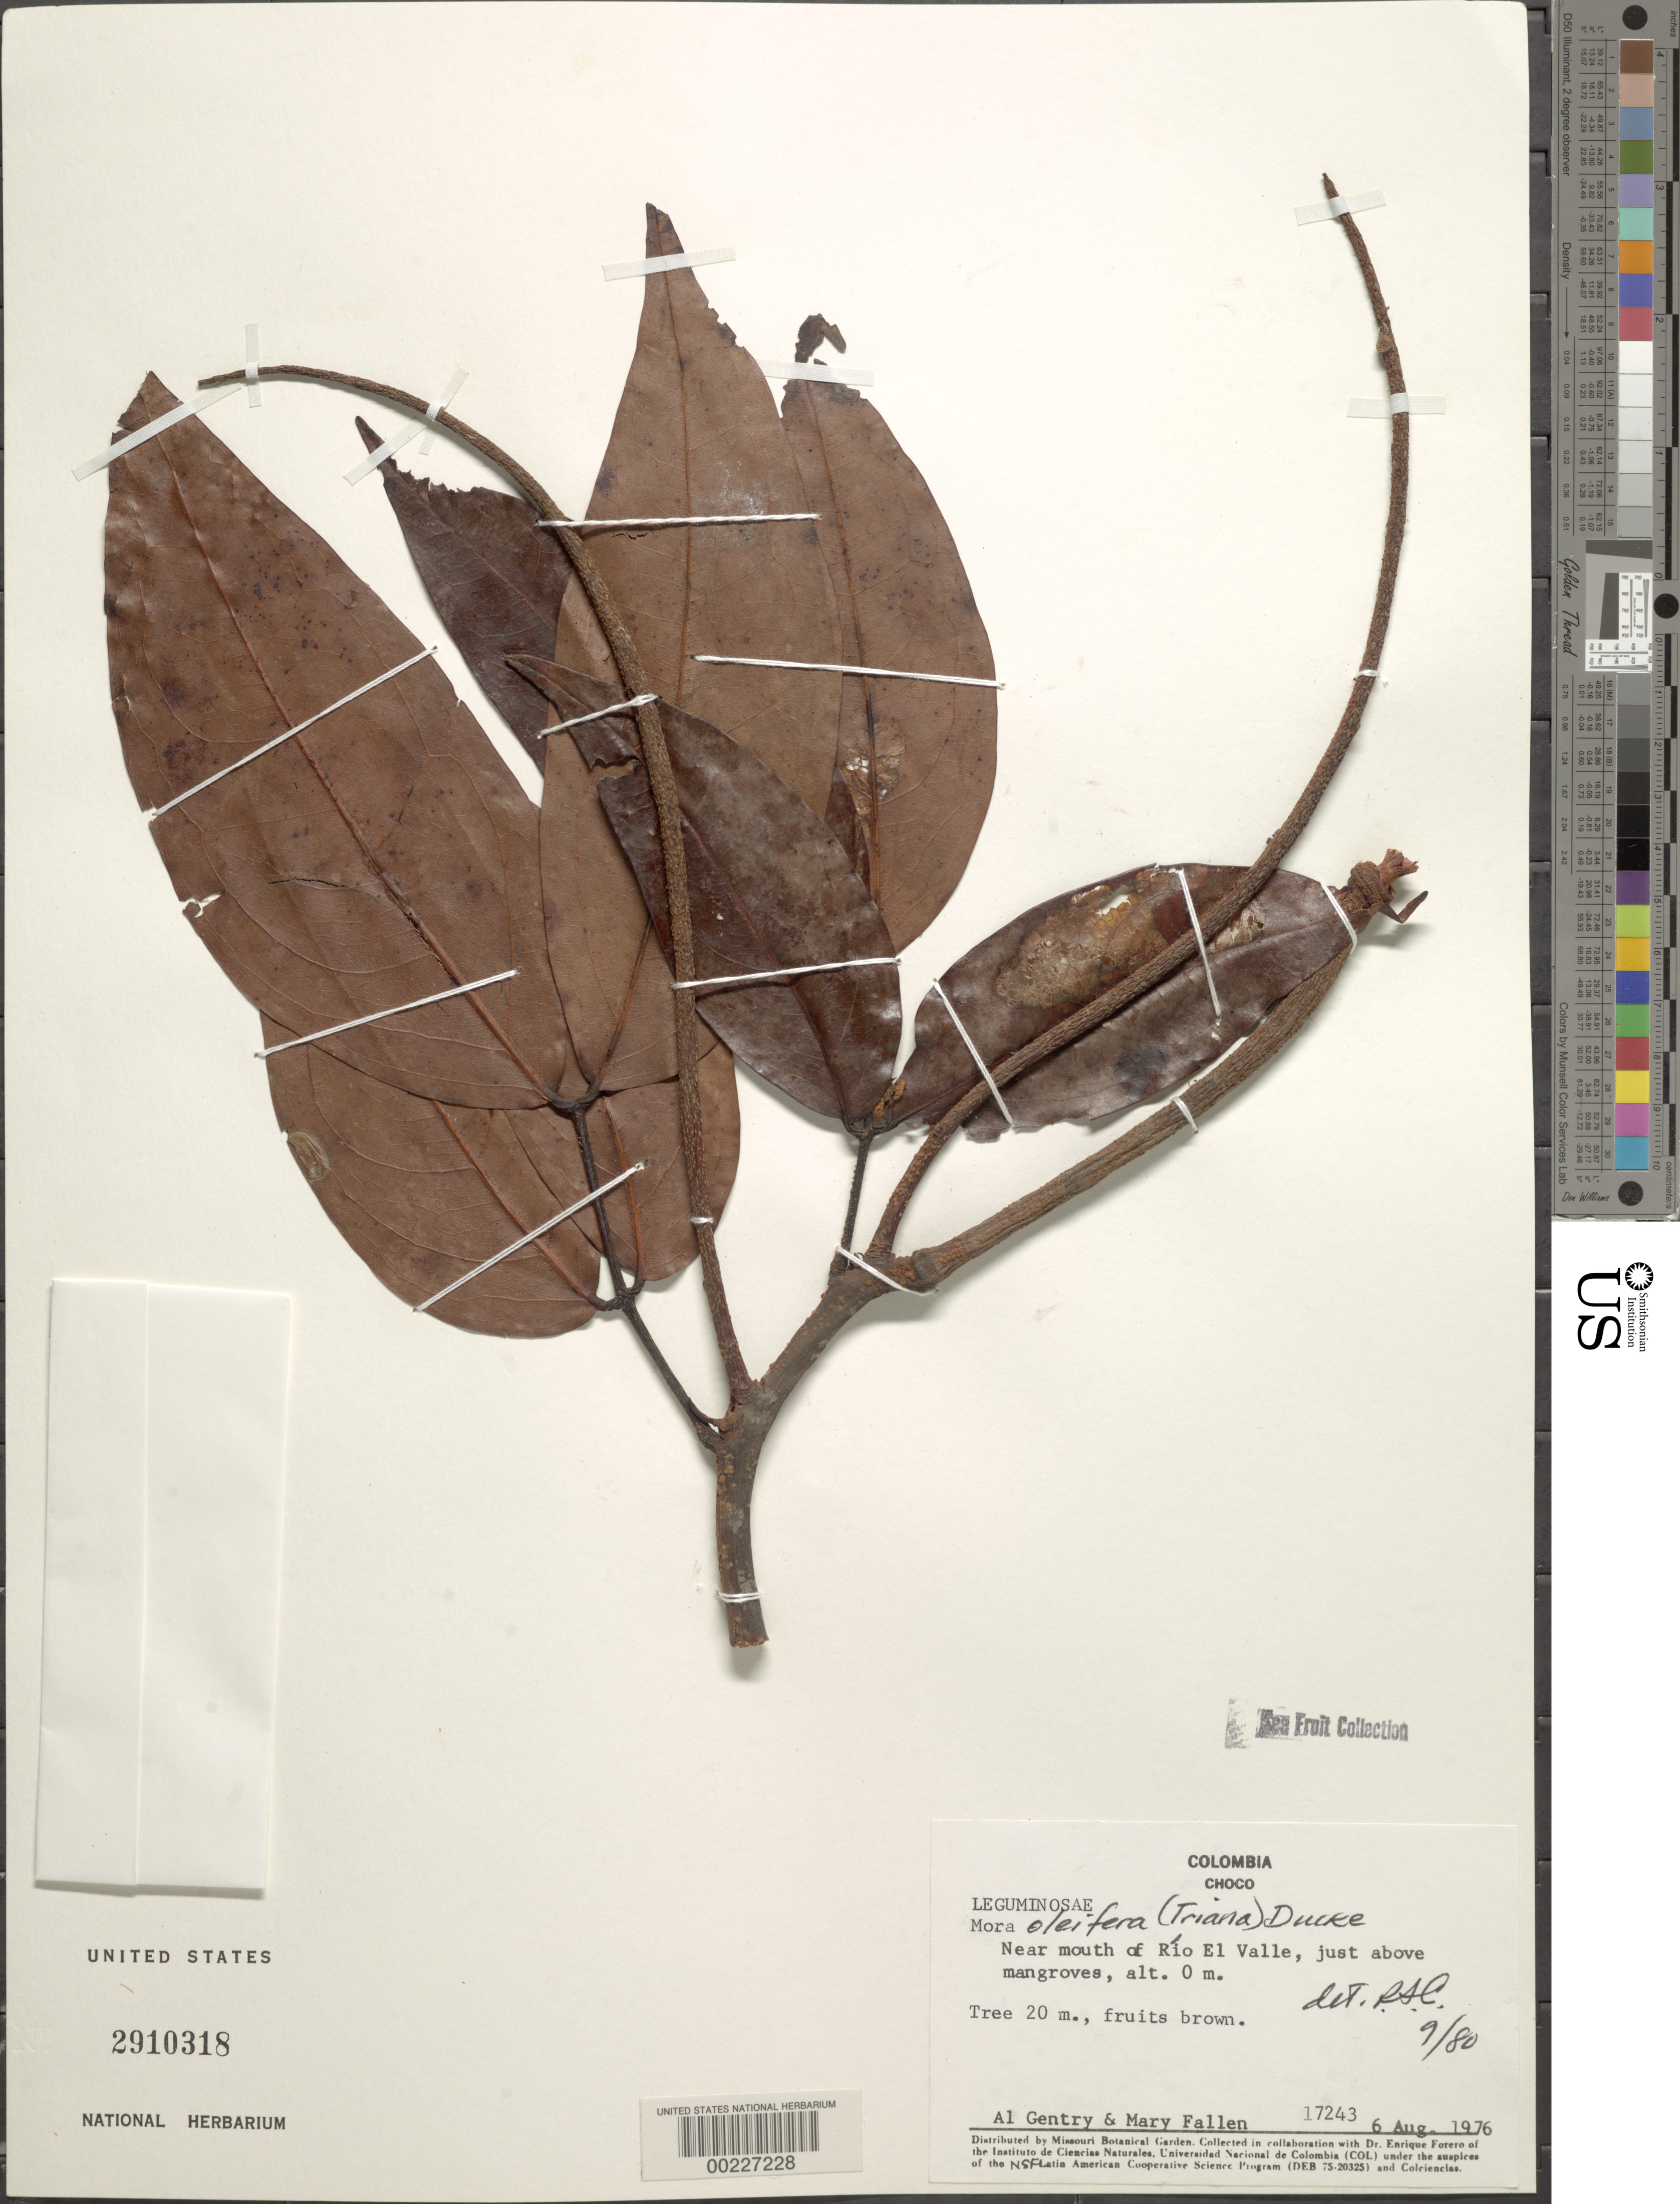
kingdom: Plantae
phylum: Tracheophyta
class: Magnoliopsida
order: Fabales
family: Fabaceae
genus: Mora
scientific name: Mora oleifera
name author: (Triana ex Hemsl.) Ducke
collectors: A. H. Gentry & M. Fallen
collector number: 17243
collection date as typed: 06 Aug 1976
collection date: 1976-08-06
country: Colombia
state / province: Chocó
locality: Near mouth of Rio El Valle, just above mangroves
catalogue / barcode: US 2910318